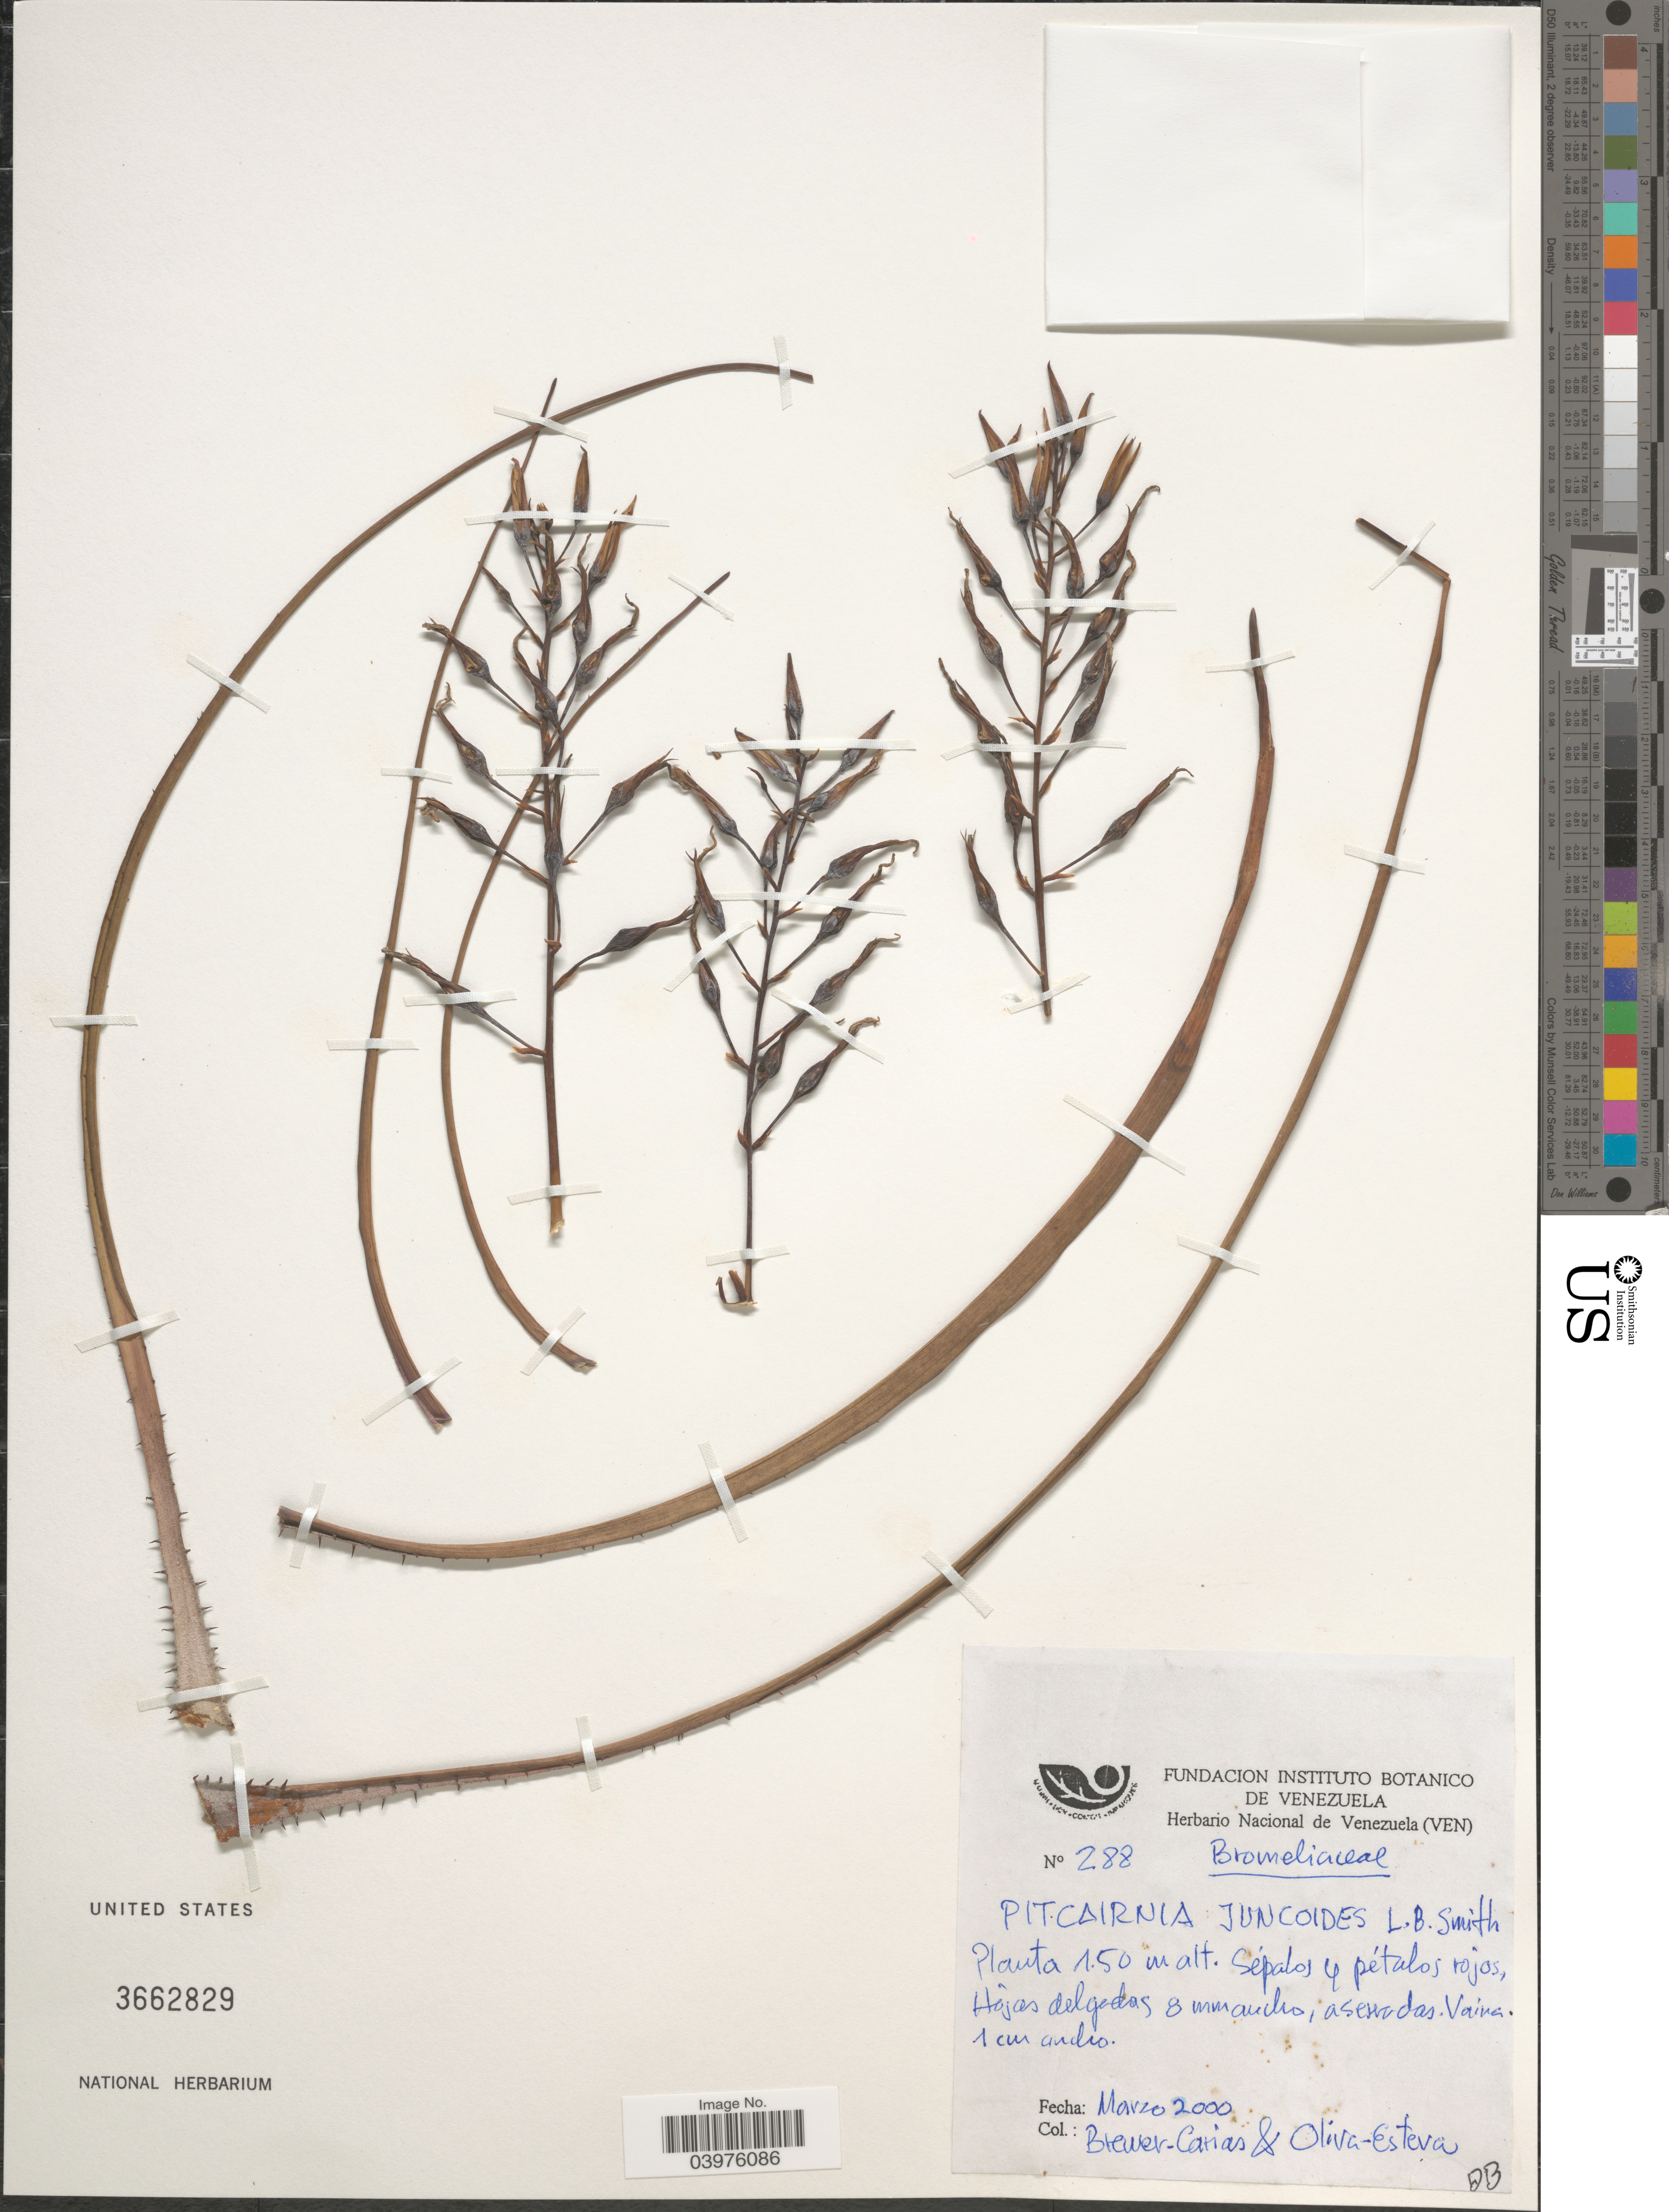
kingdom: Plantae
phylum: Tracheophyta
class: Liliopsida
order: Poales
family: Bromeliaceae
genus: Pitcairnia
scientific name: Pitcairnia juncoides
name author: L.B. Sm.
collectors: Brewer-Carias & -. Oliva-esteva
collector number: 288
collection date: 2000-03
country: Venezuela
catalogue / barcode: US 3662829